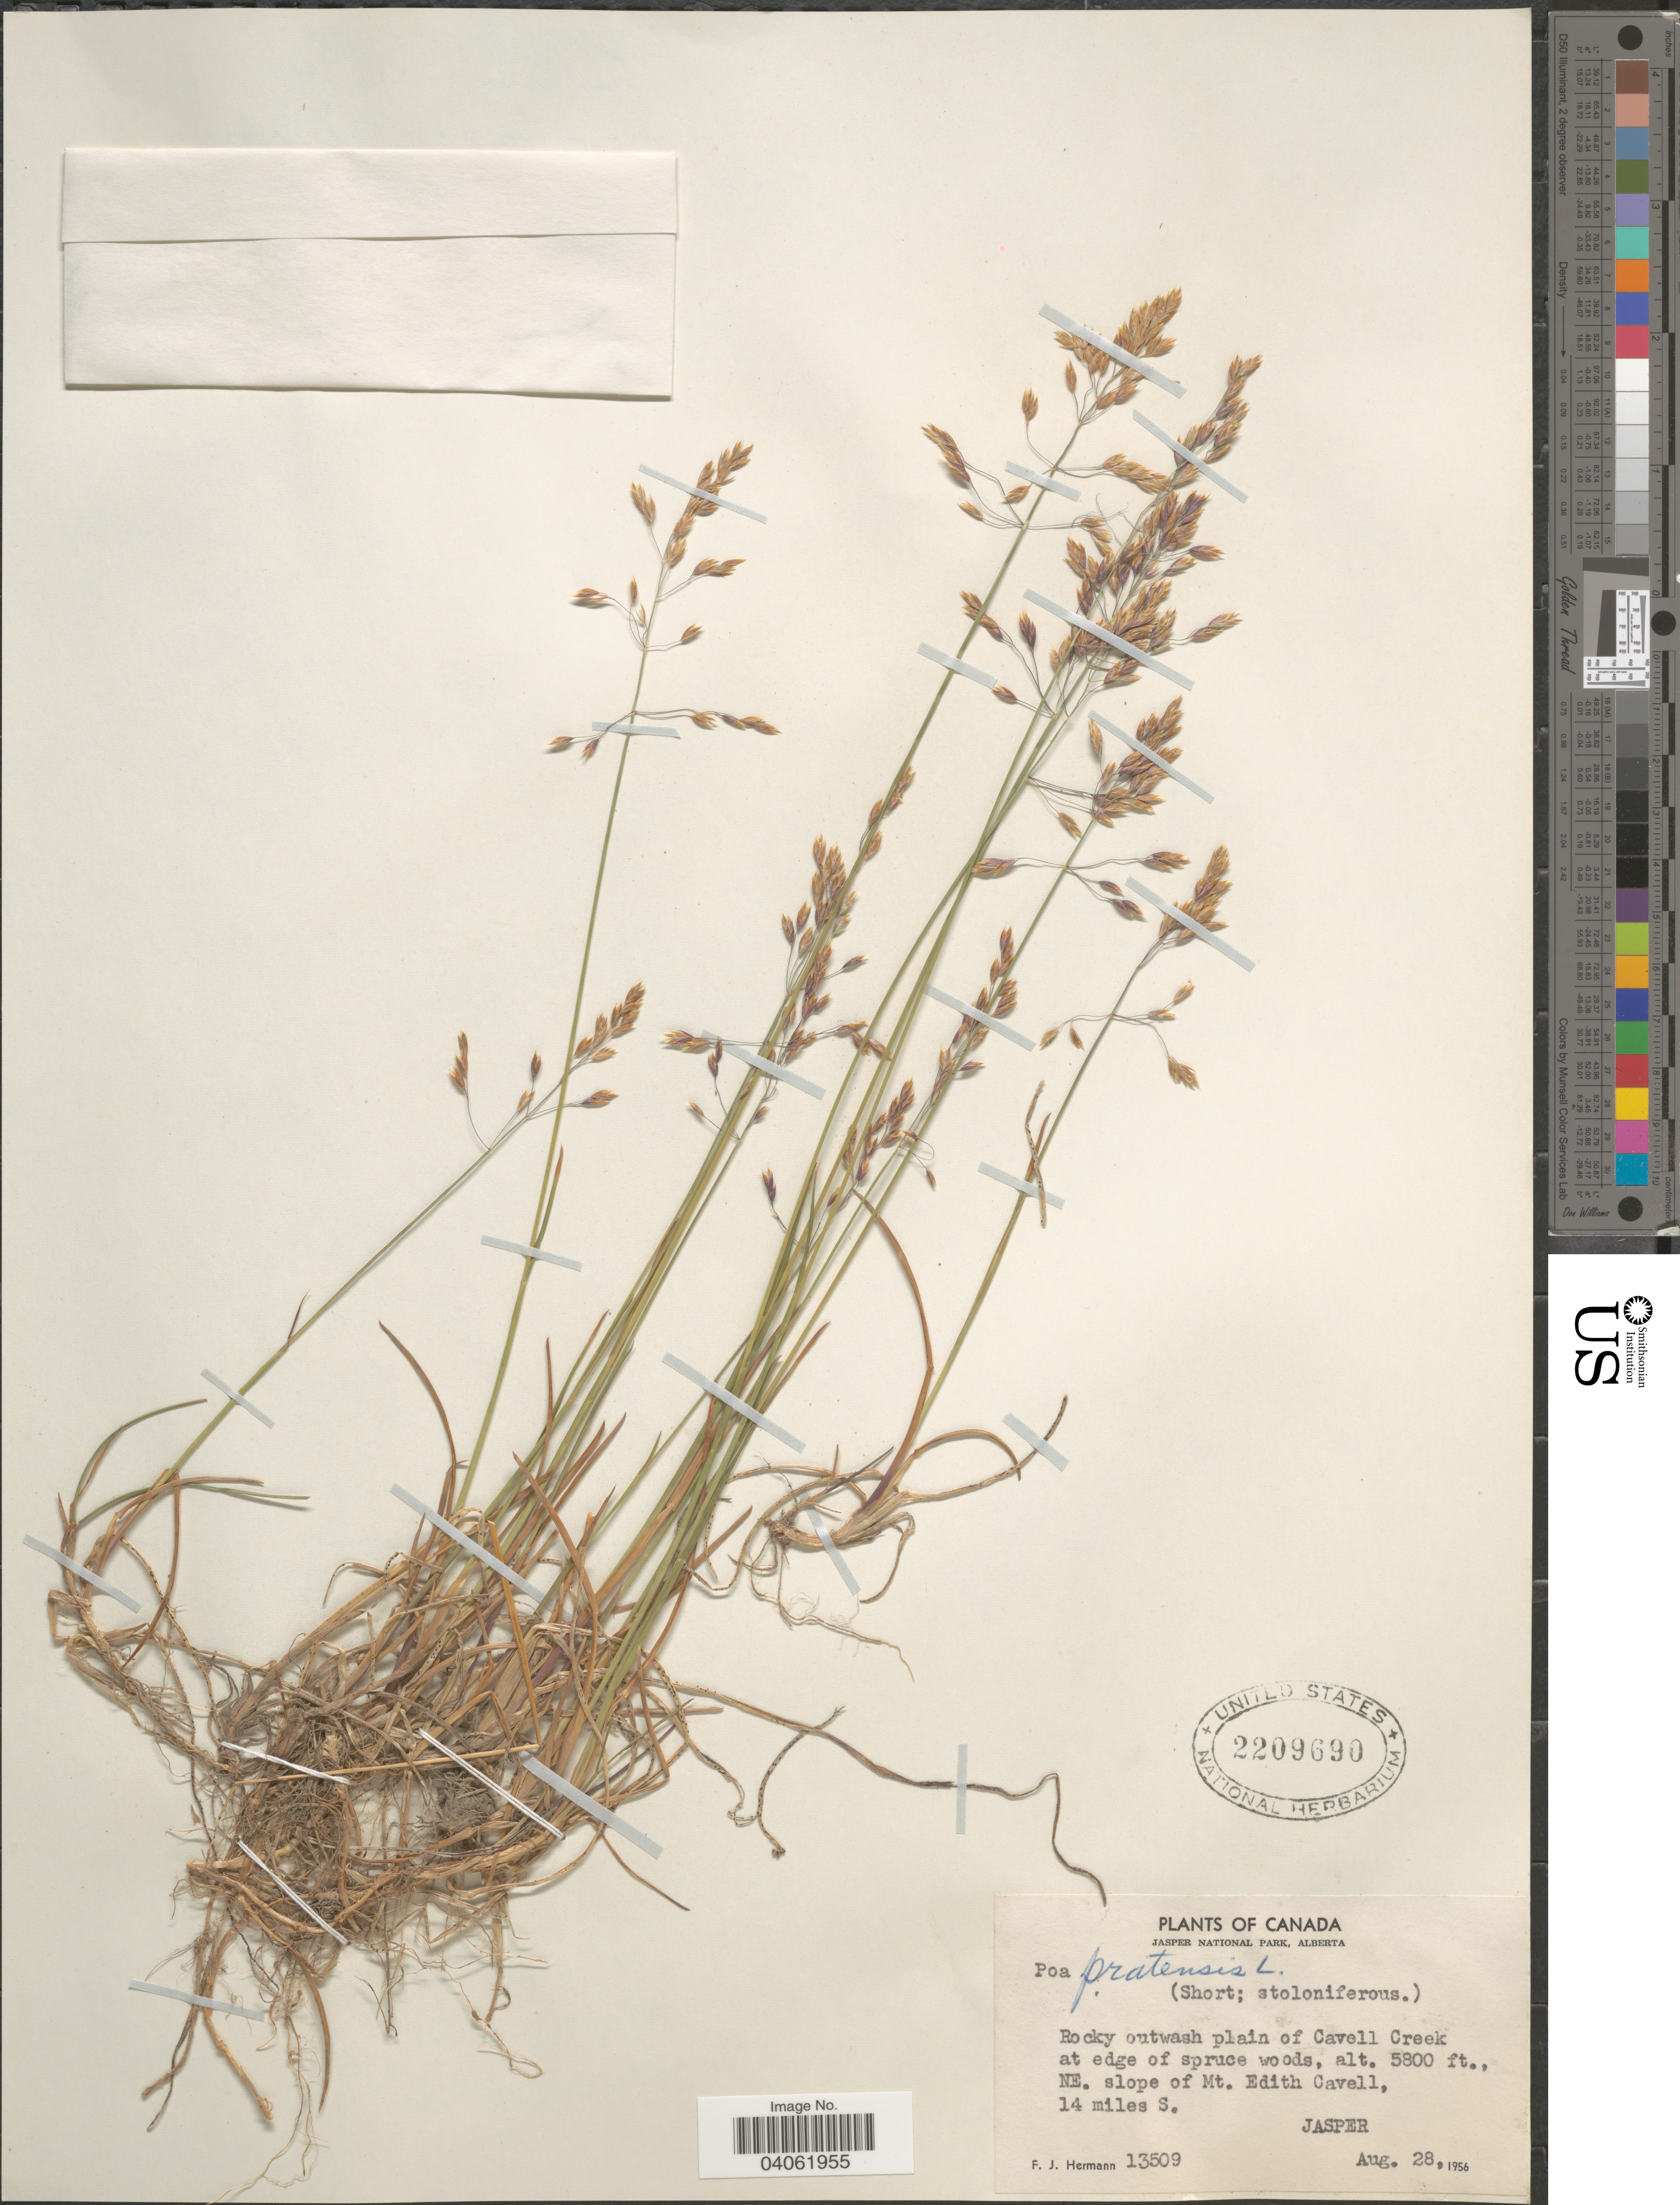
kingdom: Plantae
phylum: Tracheophyta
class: Liliopsida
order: Poales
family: Poaceae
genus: Poa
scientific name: Poa pratensis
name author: L.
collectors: F. J. Hermann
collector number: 13509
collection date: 1956-08-28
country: Canada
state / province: Alberta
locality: Jasper National Park. Cavell Creek at edge of spruce woods, NE. slope of Mt. Edith Cavell, 14 miles S. Jasper.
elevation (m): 1768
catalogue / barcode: US 2209690